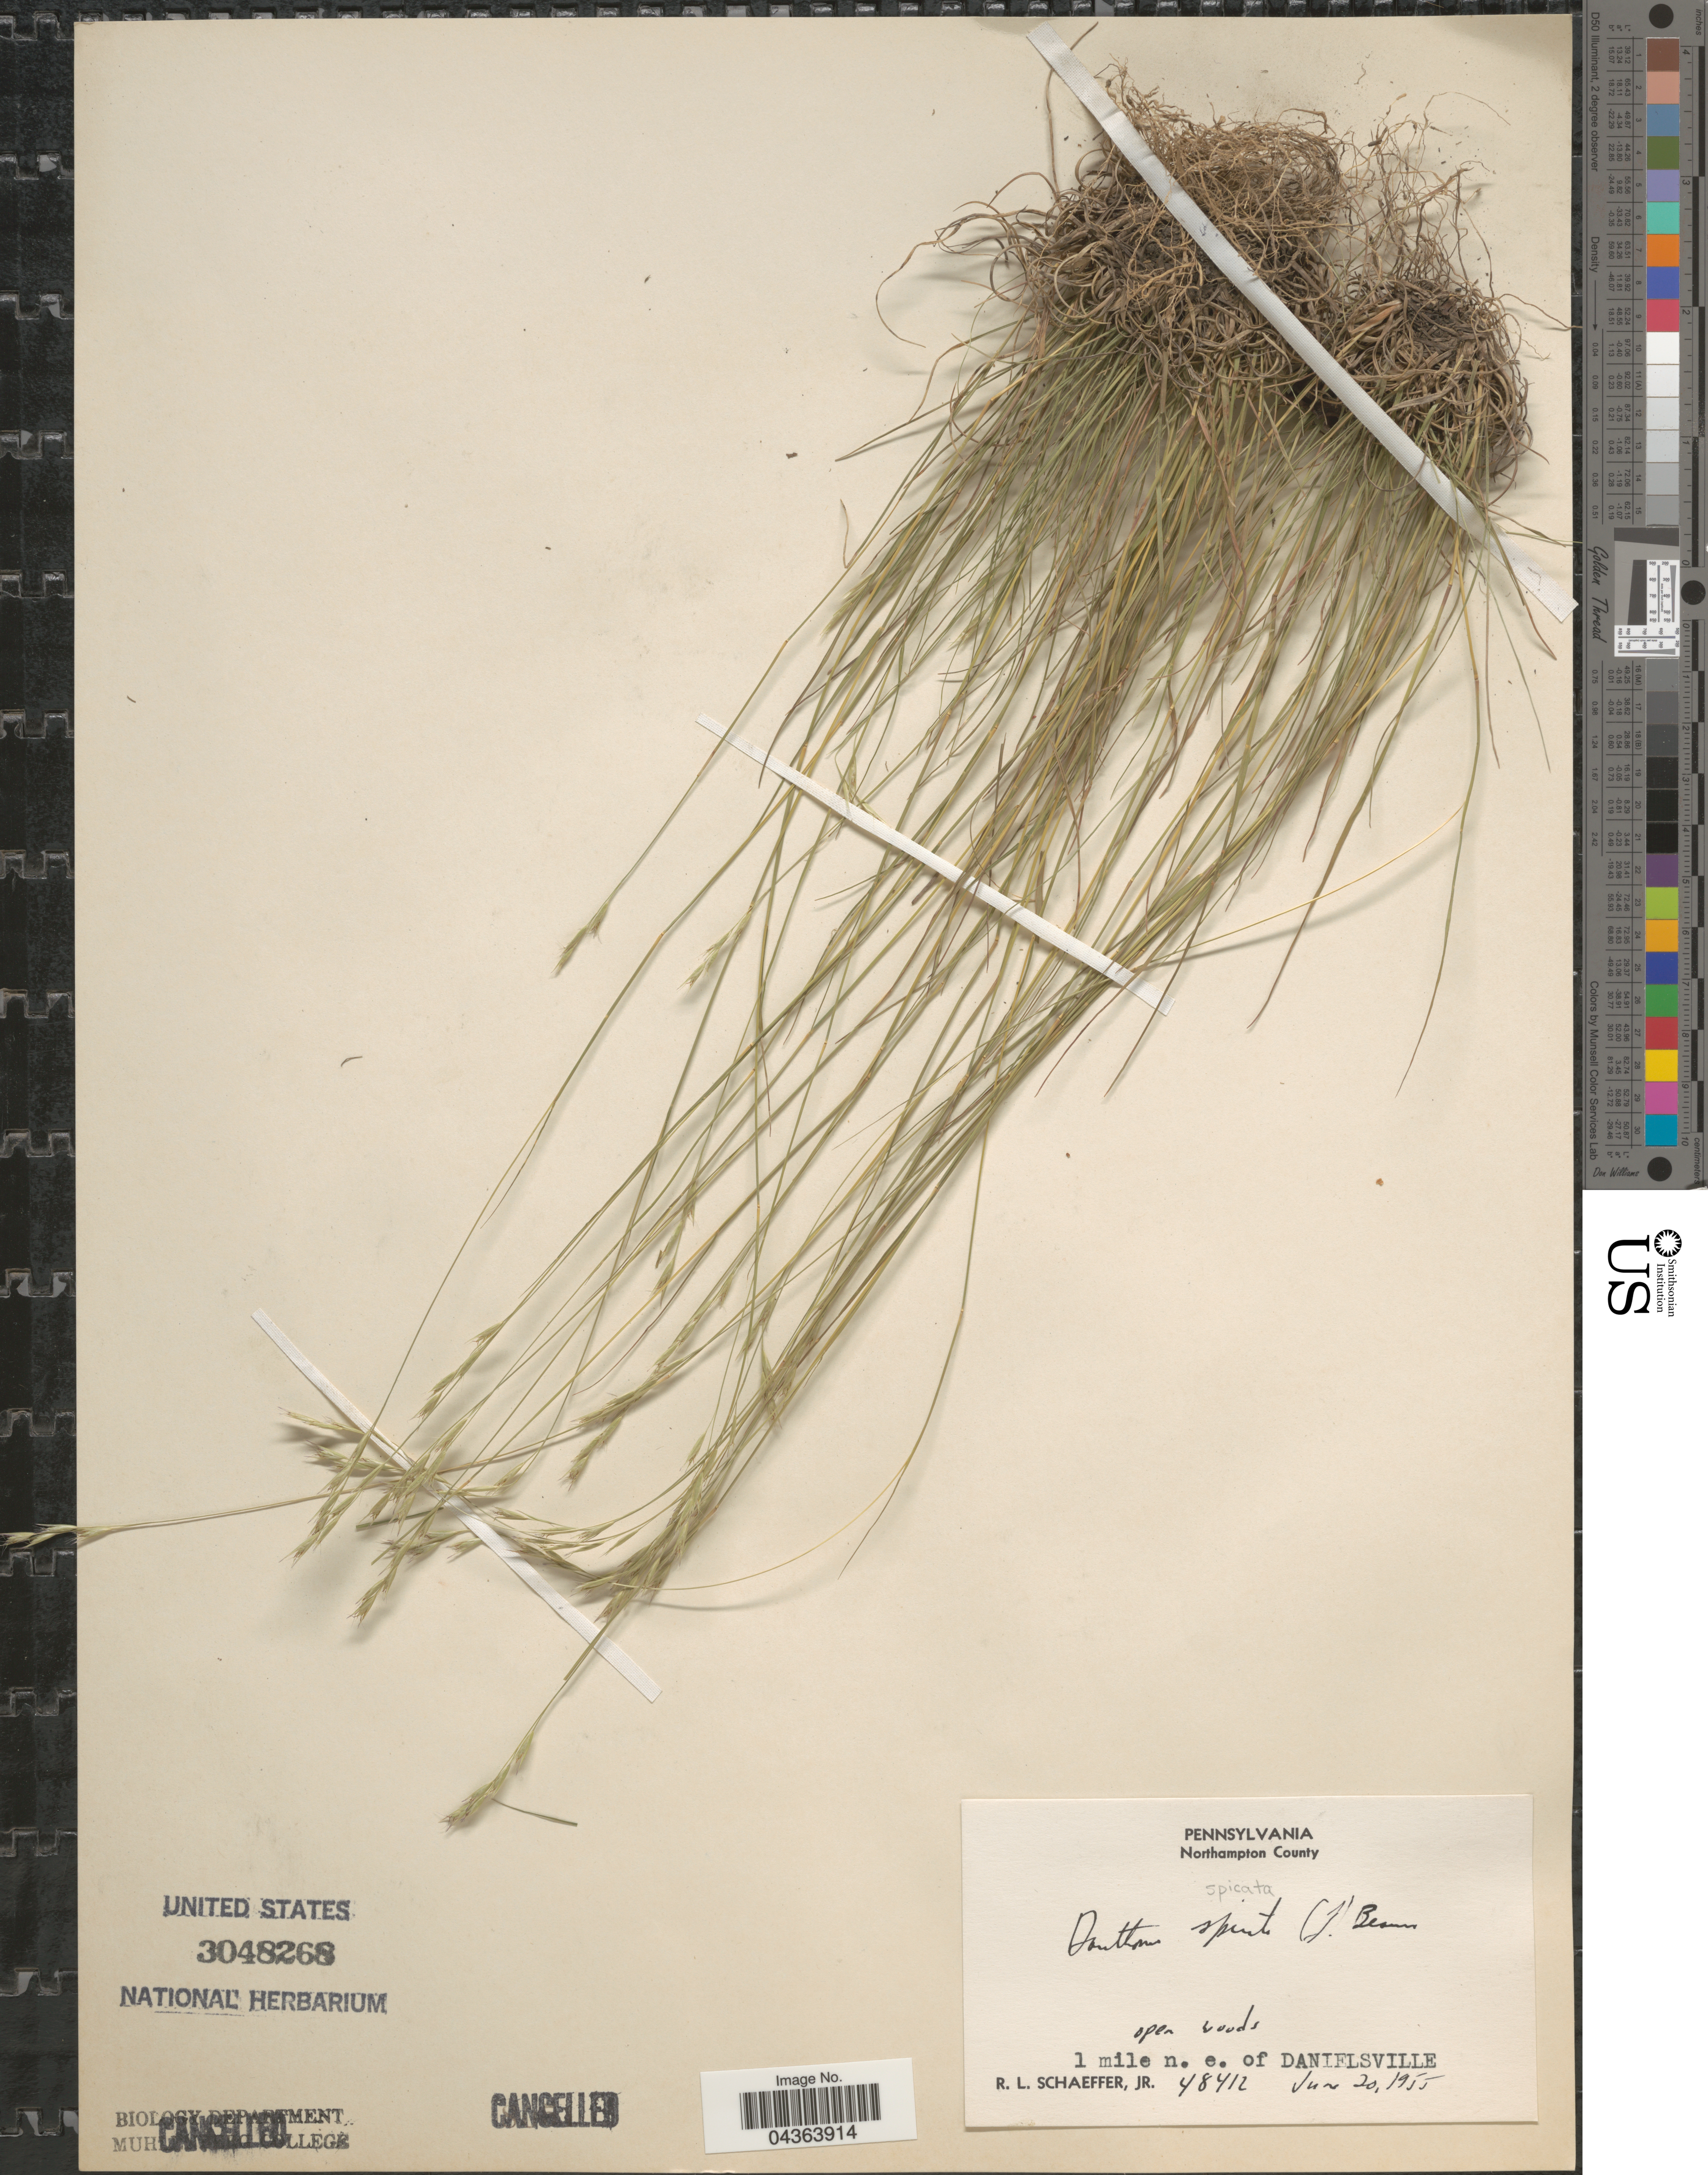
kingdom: Plantae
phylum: Tracheophyta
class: Liliopsida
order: Poales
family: Poaceae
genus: Danthonia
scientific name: Danthonia spicata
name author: (L.) P. Beauv. ex Roem. & Schult.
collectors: R. L. Schaeffer Jr.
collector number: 48412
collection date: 1955-06-20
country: United States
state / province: Pennsylvania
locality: Northampton County. 1 mile n. e. of Danielsville.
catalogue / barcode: US 3048268